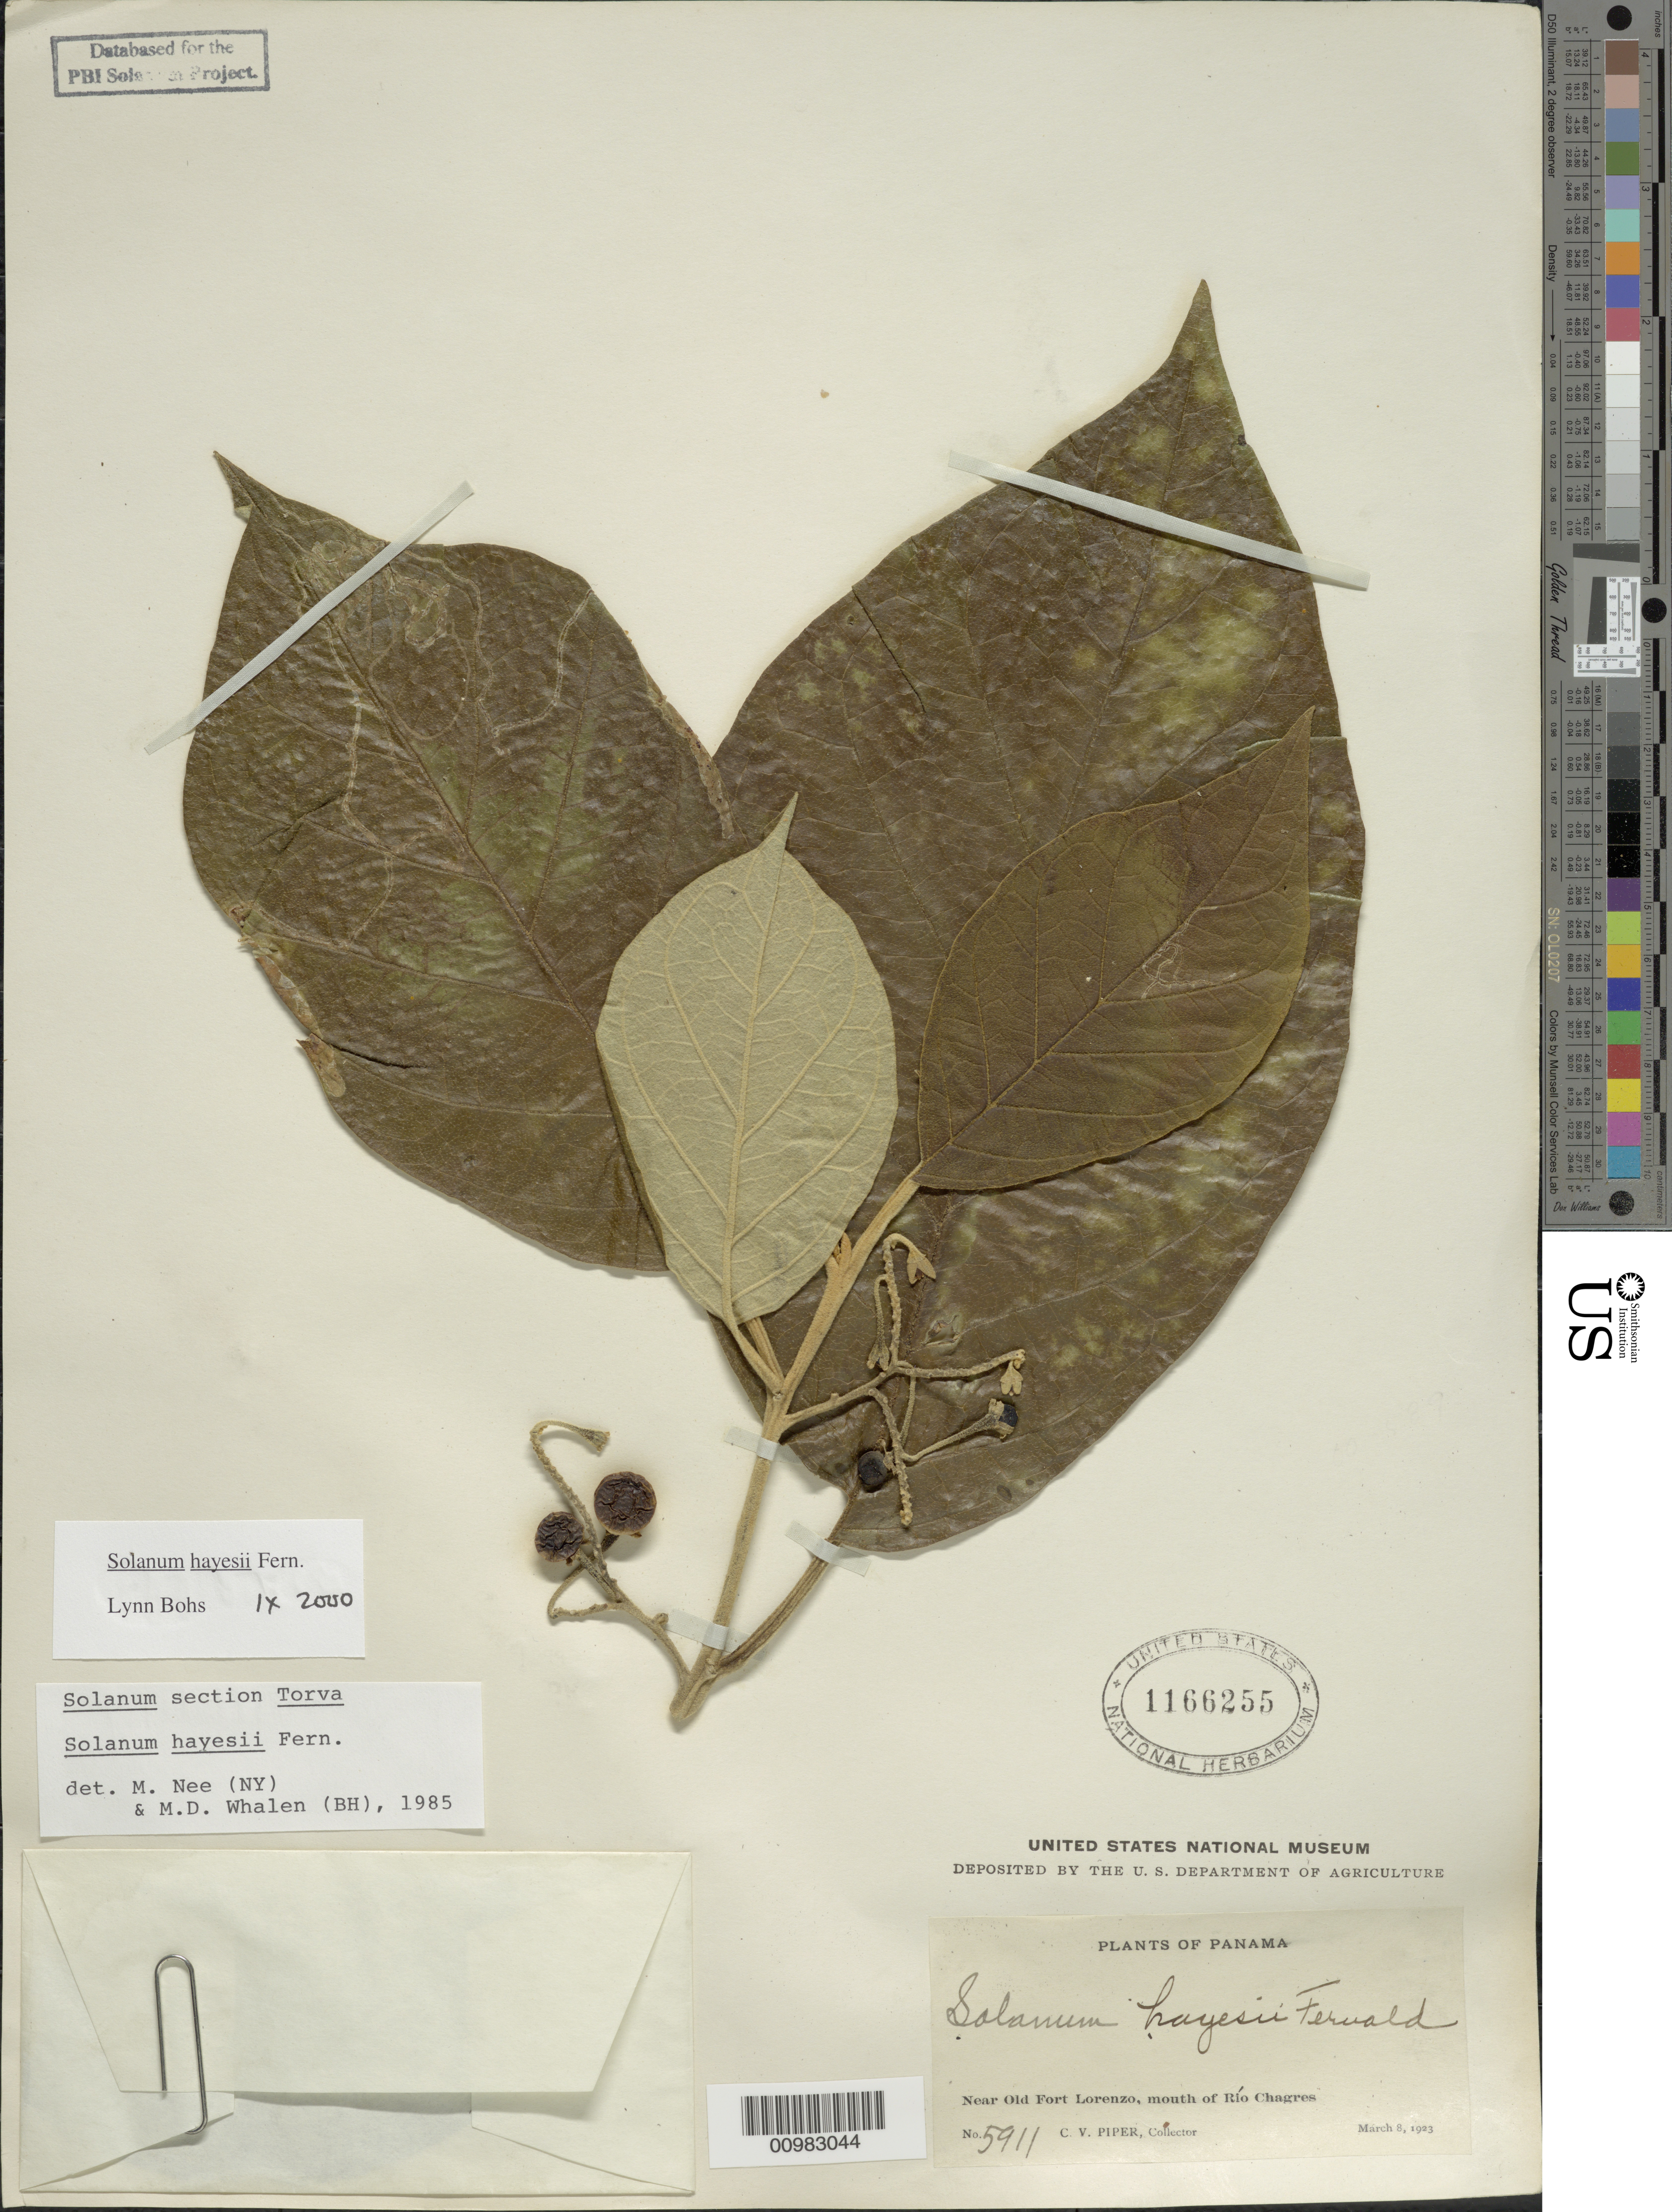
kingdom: Plantae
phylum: Tracheophyta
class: Magnoliopsida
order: Solanales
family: Solanaceae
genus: Solanum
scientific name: Solanum hayesii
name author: Fernald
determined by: Bohs, L. A.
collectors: C. V. Piper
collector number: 5911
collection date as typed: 8 Mar 1923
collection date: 1923-03-08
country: Panama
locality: Near Old Fort Lorenzo, mouth of Río Chagres.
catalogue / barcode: US 1166255